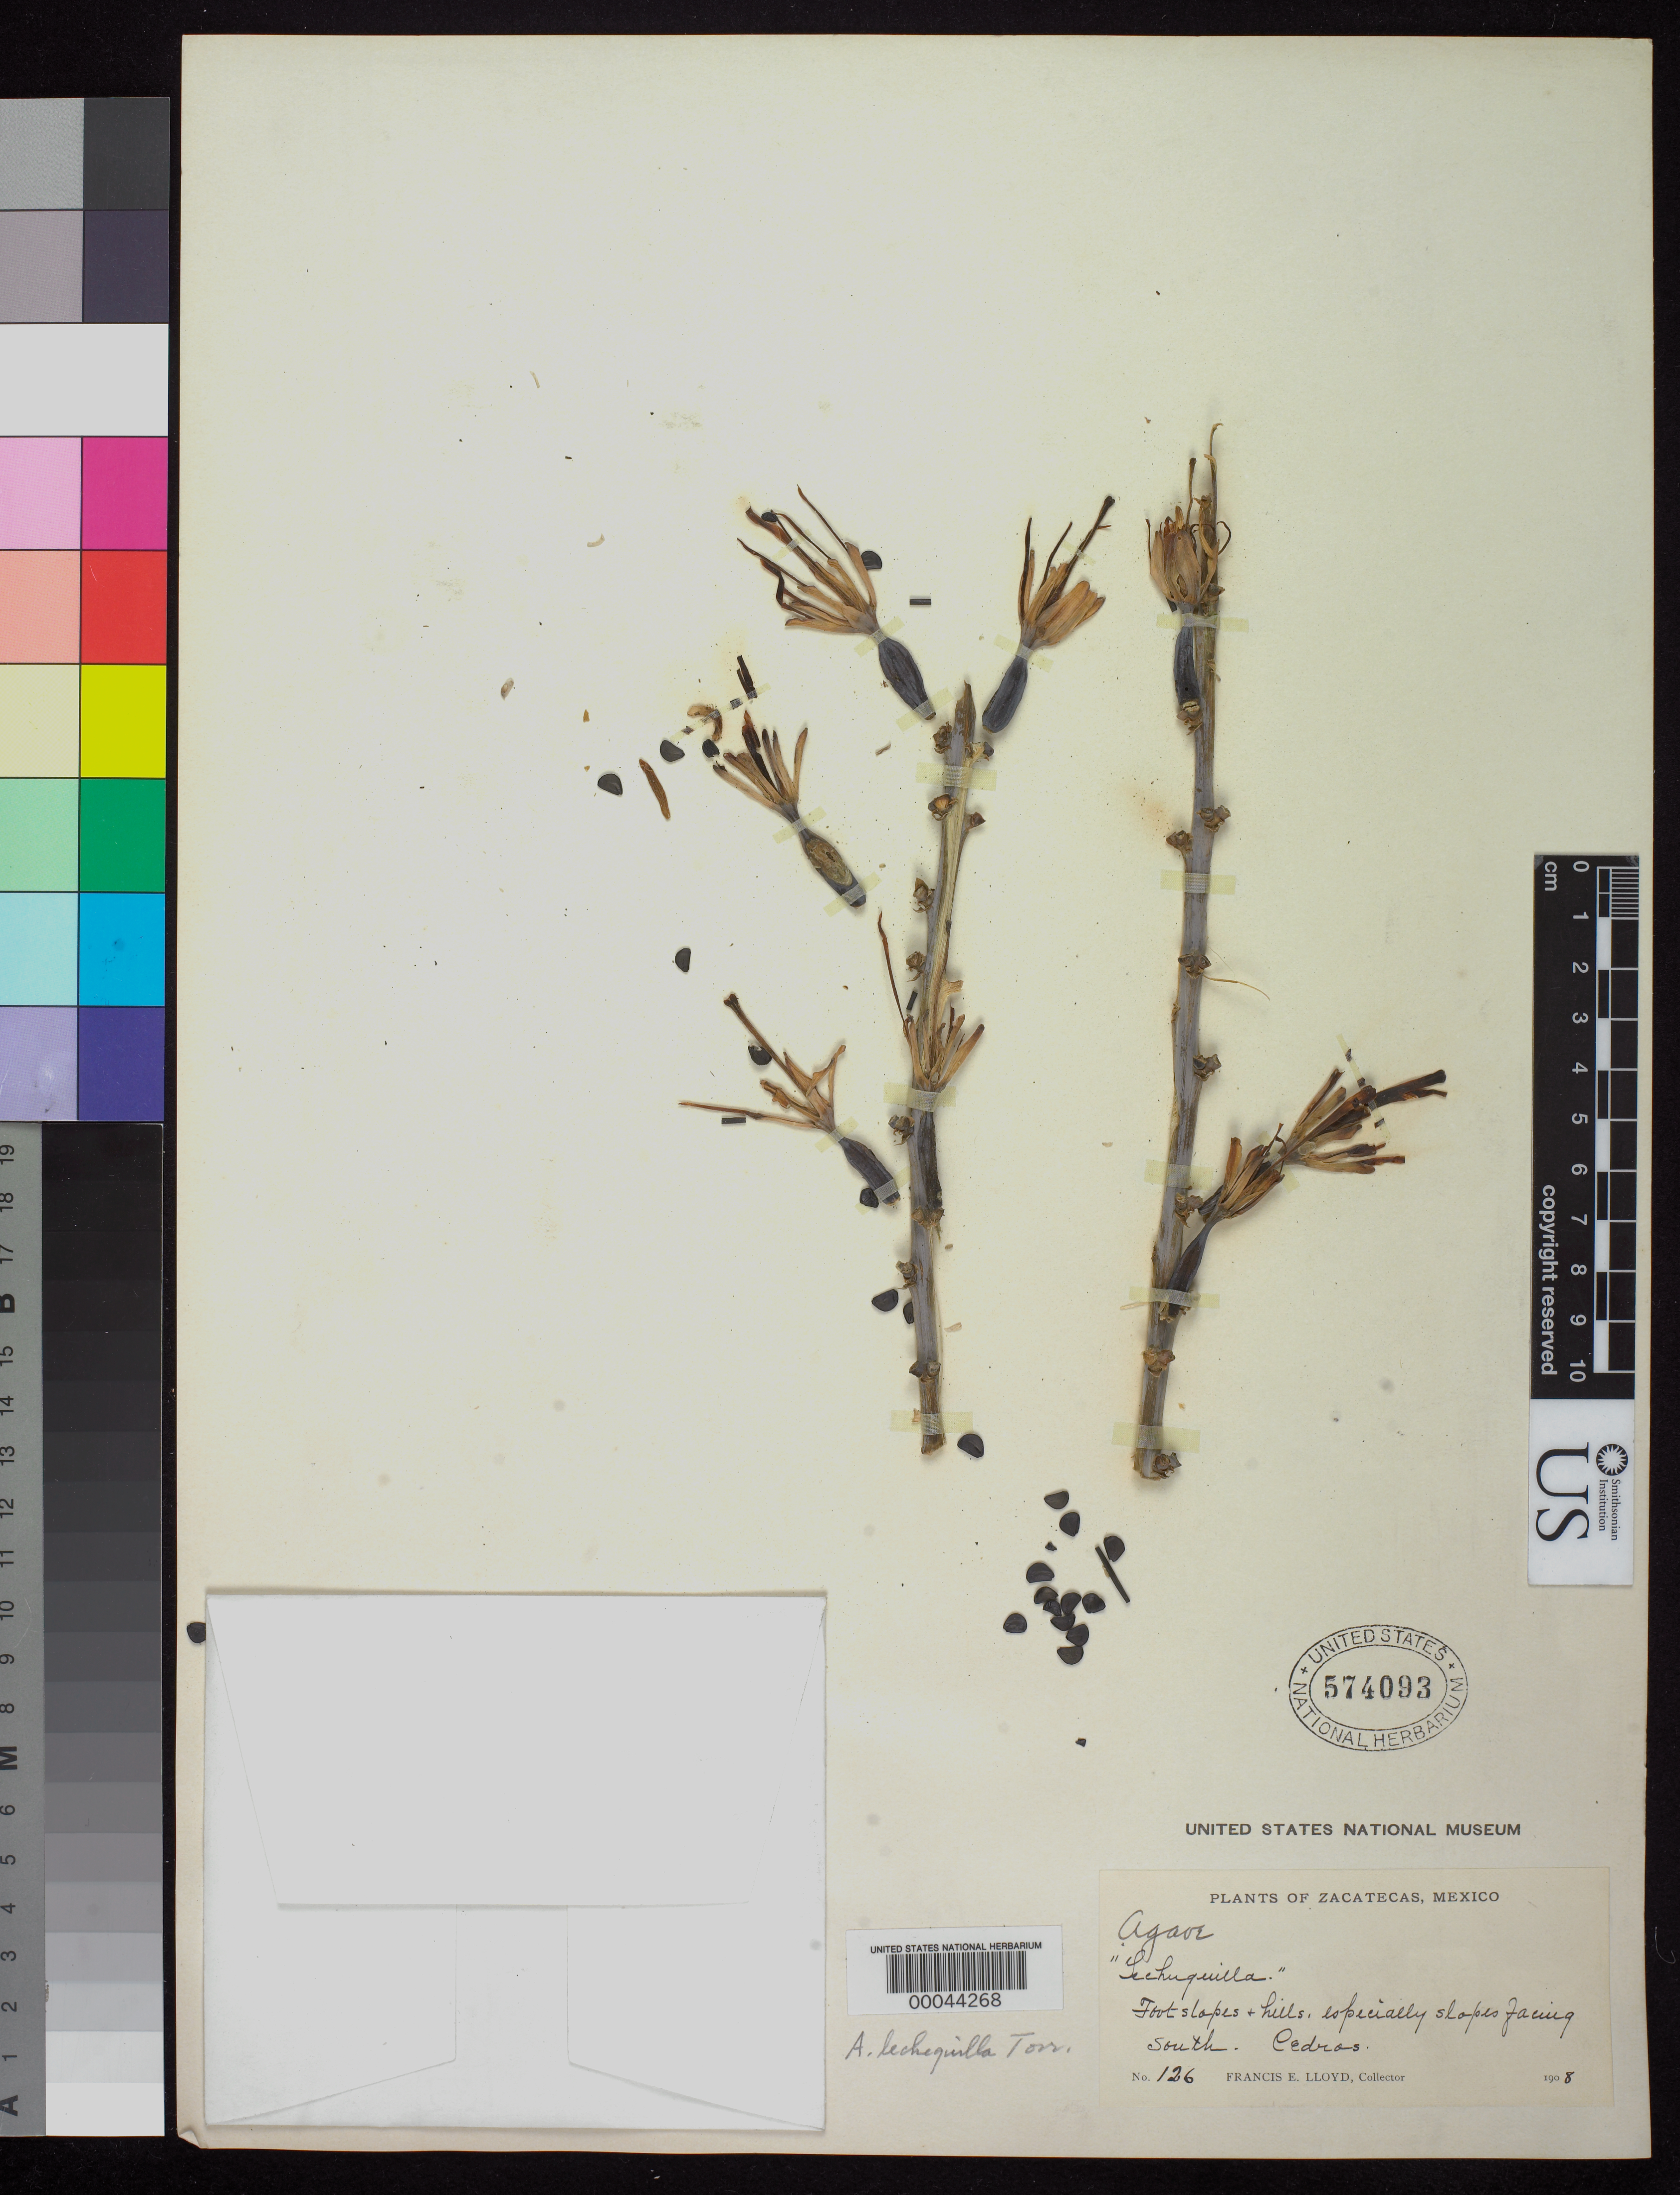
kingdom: Plantae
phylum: Tracheophyta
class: Liliopsida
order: Asparagales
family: Asparagaceae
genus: Agave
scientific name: Agave lechuguilla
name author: Torr.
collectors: F. E. Lloyd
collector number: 126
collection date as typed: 1908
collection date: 1908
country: Mexico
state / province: Zacatecas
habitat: Footslopes & hills especially slopes facing s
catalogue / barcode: US 574093